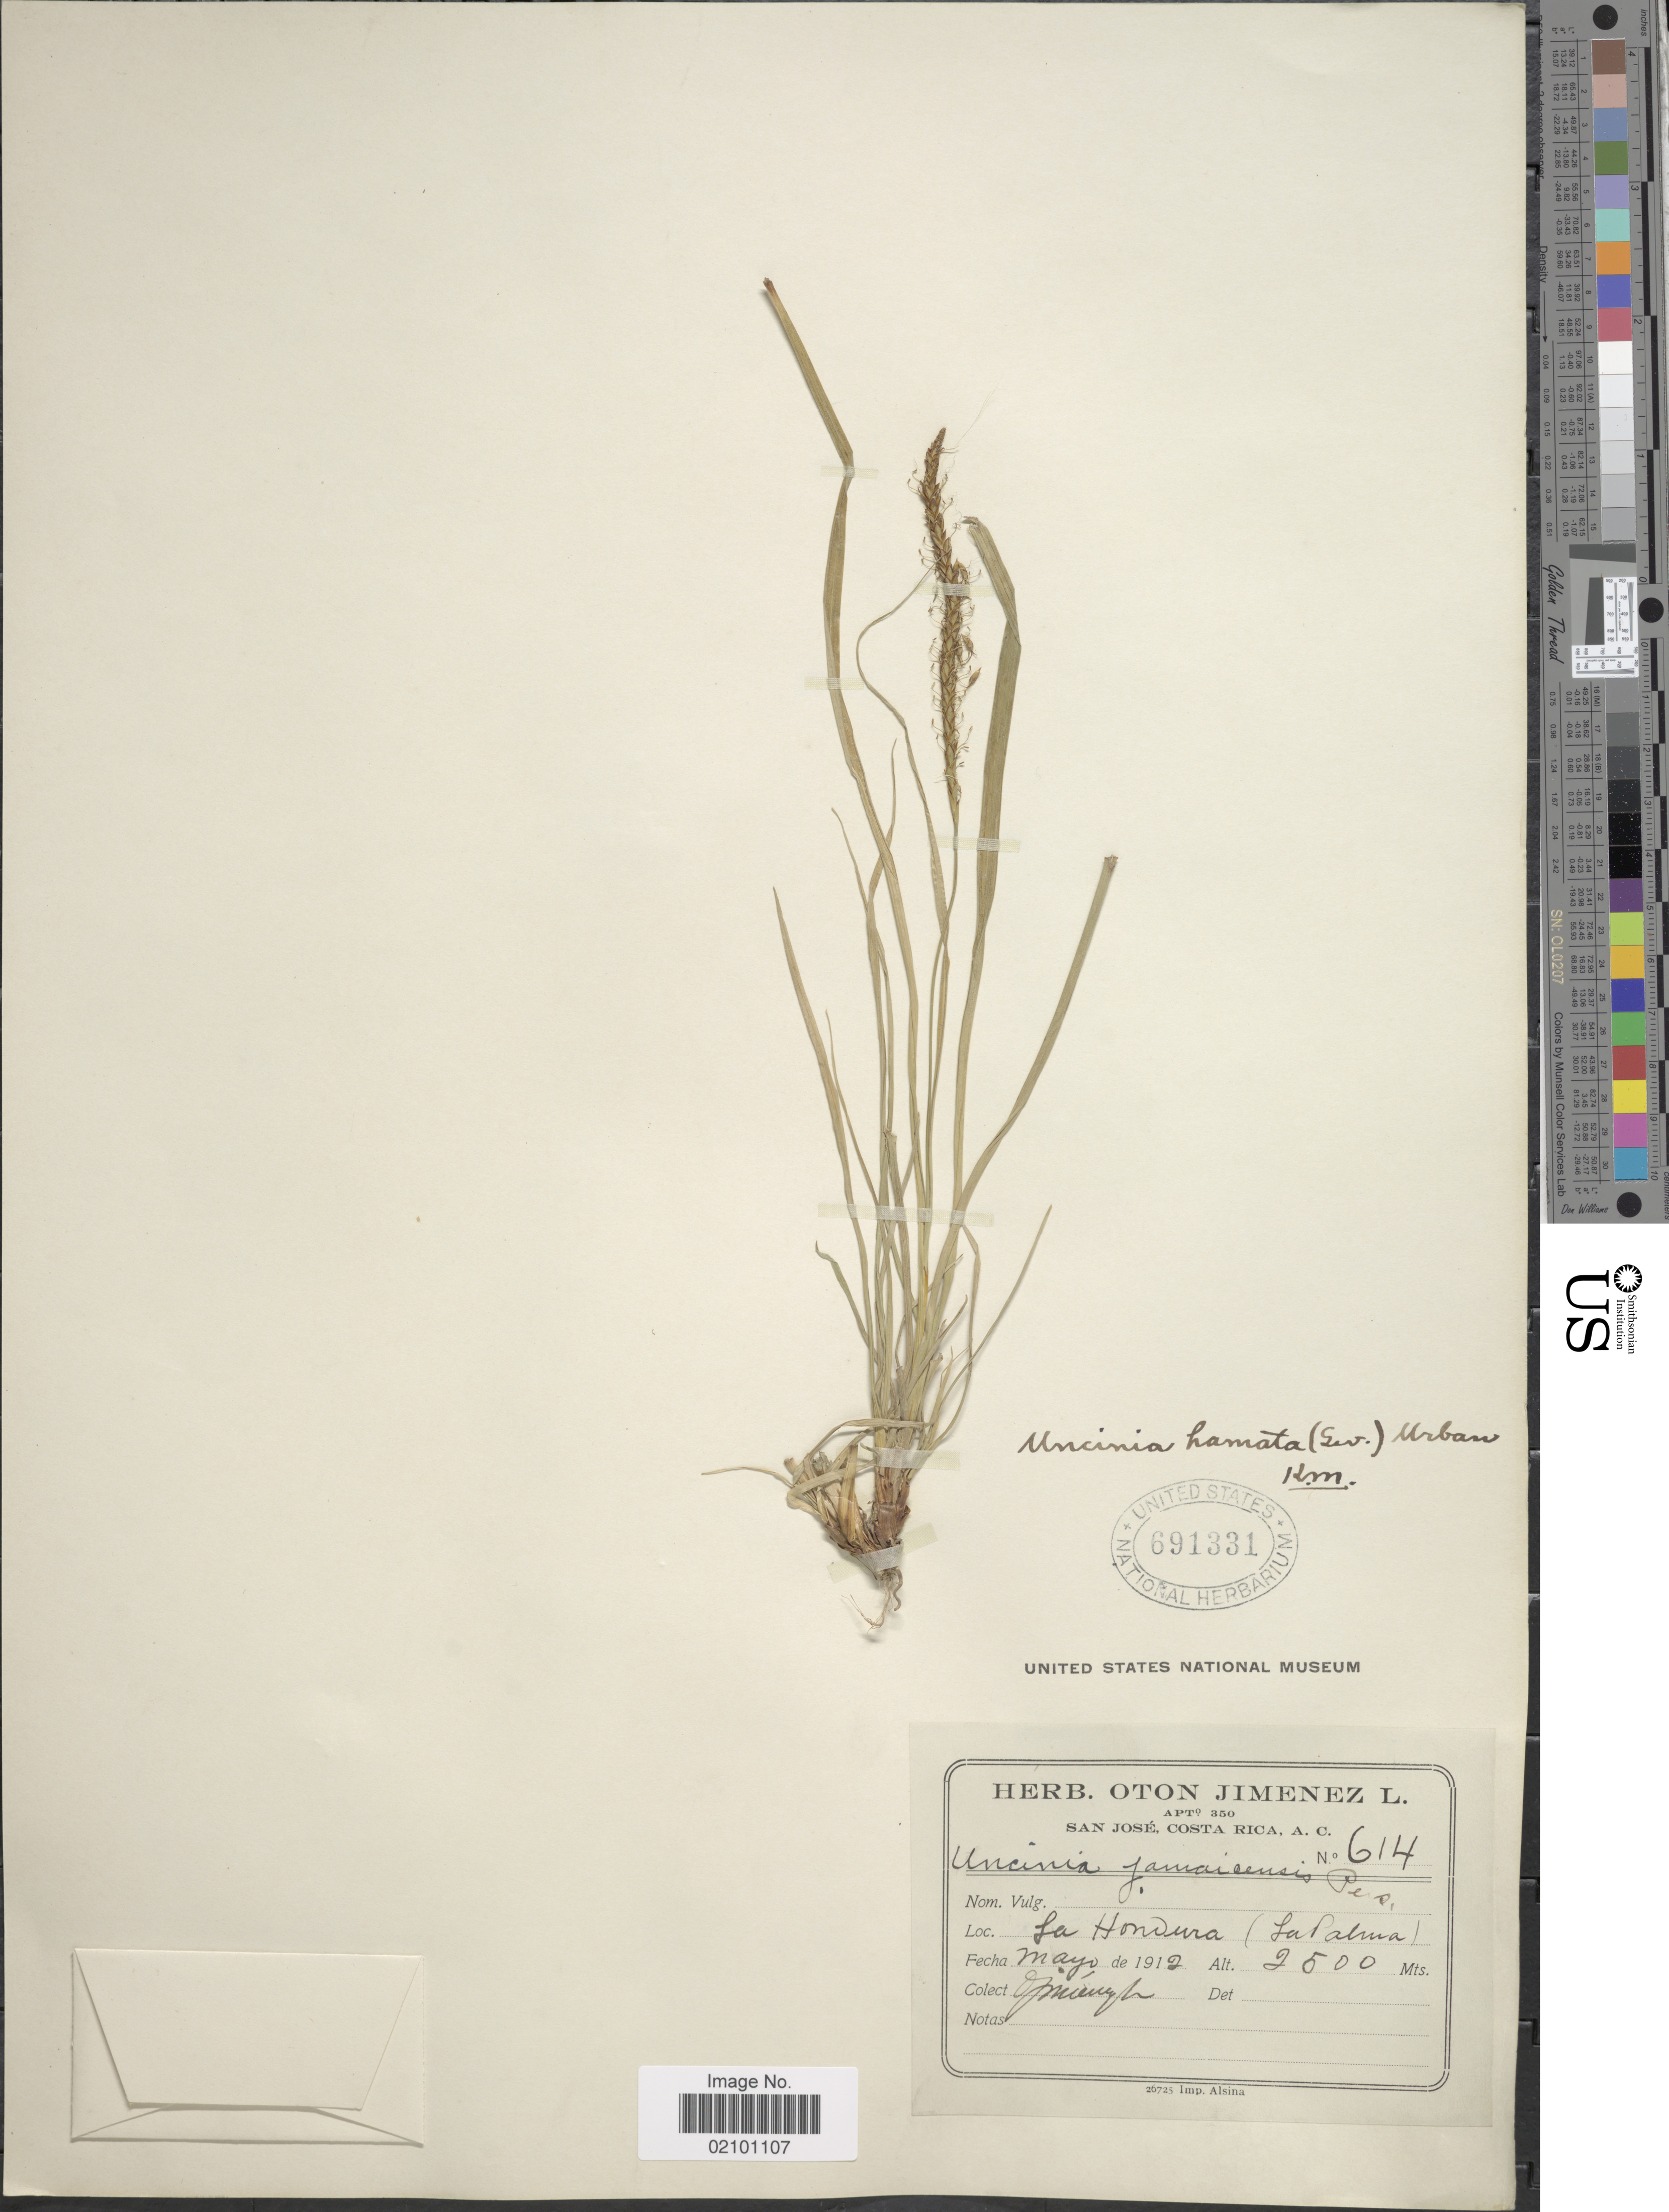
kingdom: Plantae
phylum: Tracheophyta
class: Liliopsida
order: Poales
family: Cyperaceae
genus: Carex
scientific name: Carex hamata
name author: Sw.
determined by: Strong, M. T., (US), Smithsonian Institution - National Museum of Natural History (UNITED STATES)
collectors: O. Jiménez L.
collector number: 614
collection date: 1912-05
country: Costa Rica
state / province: San José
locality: La Hondura (La Palma)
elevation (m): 2500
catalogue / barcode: US 691331